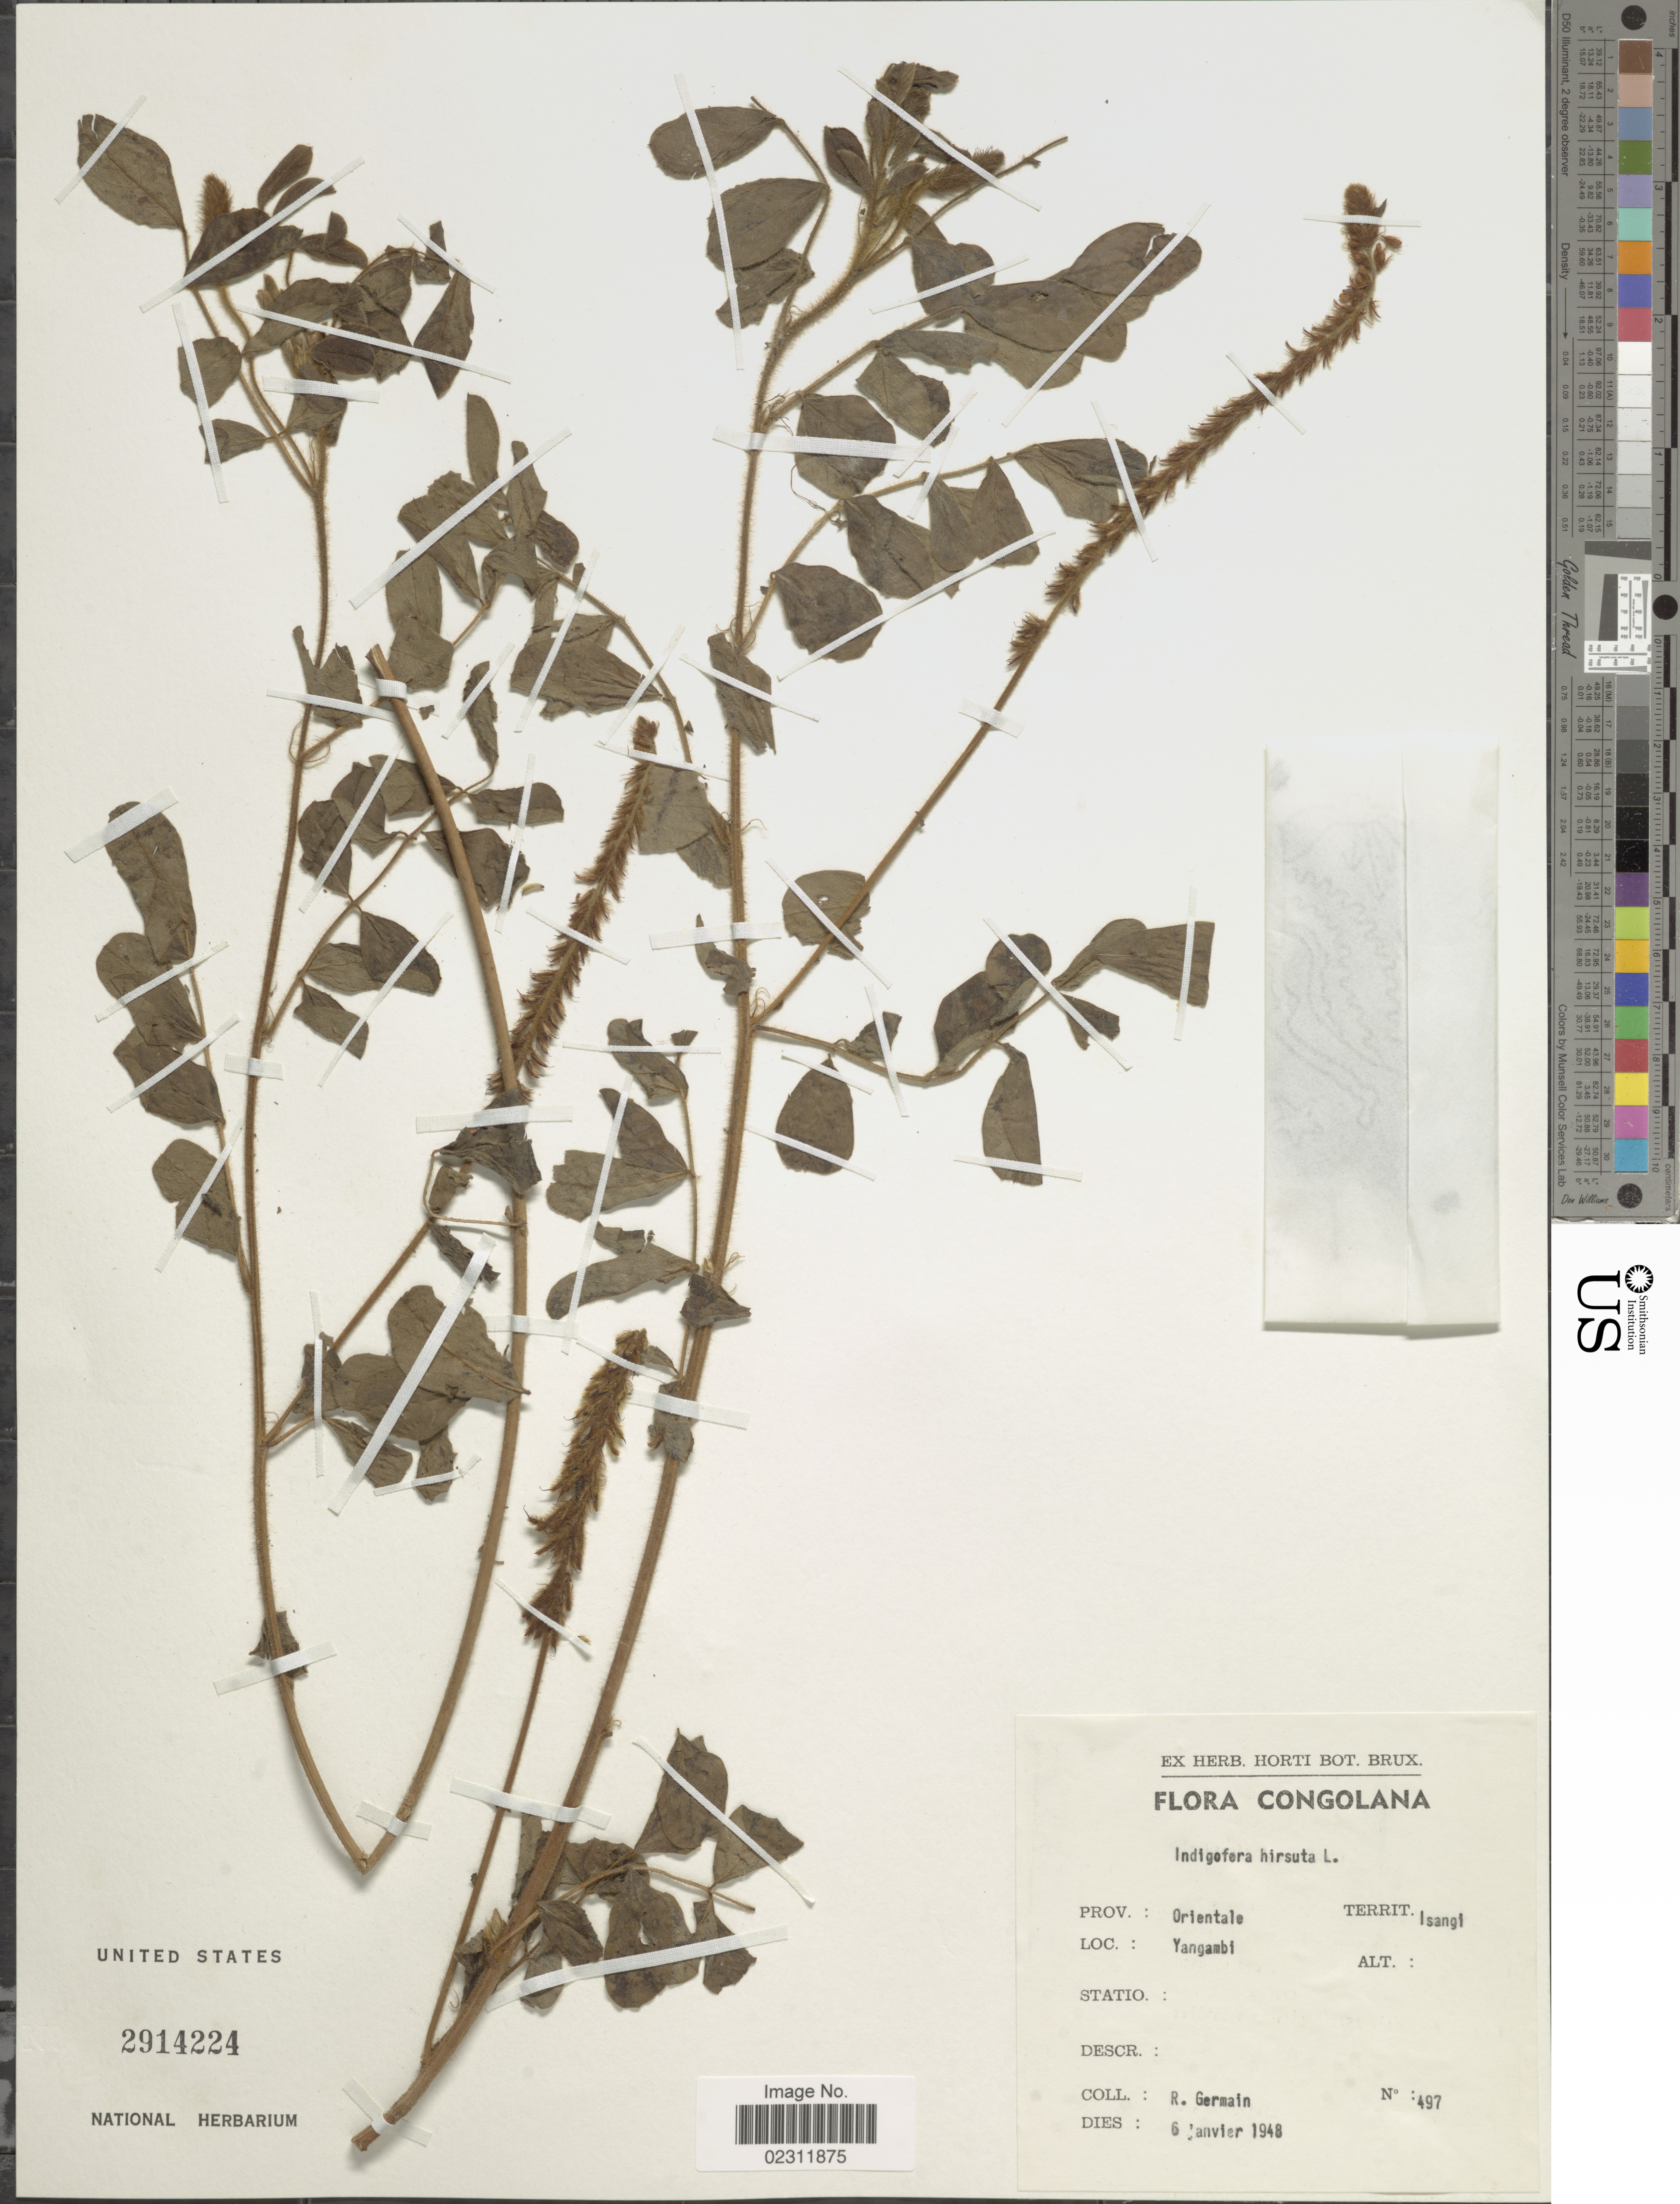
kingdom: Plantae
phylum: Tracheophyta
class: Magnoliopsida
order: Fabales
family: Fabaceae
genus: Indigofera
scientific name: Indigofera hirsuta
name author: L.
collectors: R. Germain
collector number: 497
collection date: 1948-01-06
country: Congo, Democratic Republic of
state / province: Tshopo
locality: Congolana, Isangi, Yangambi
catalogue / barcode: US 2914224